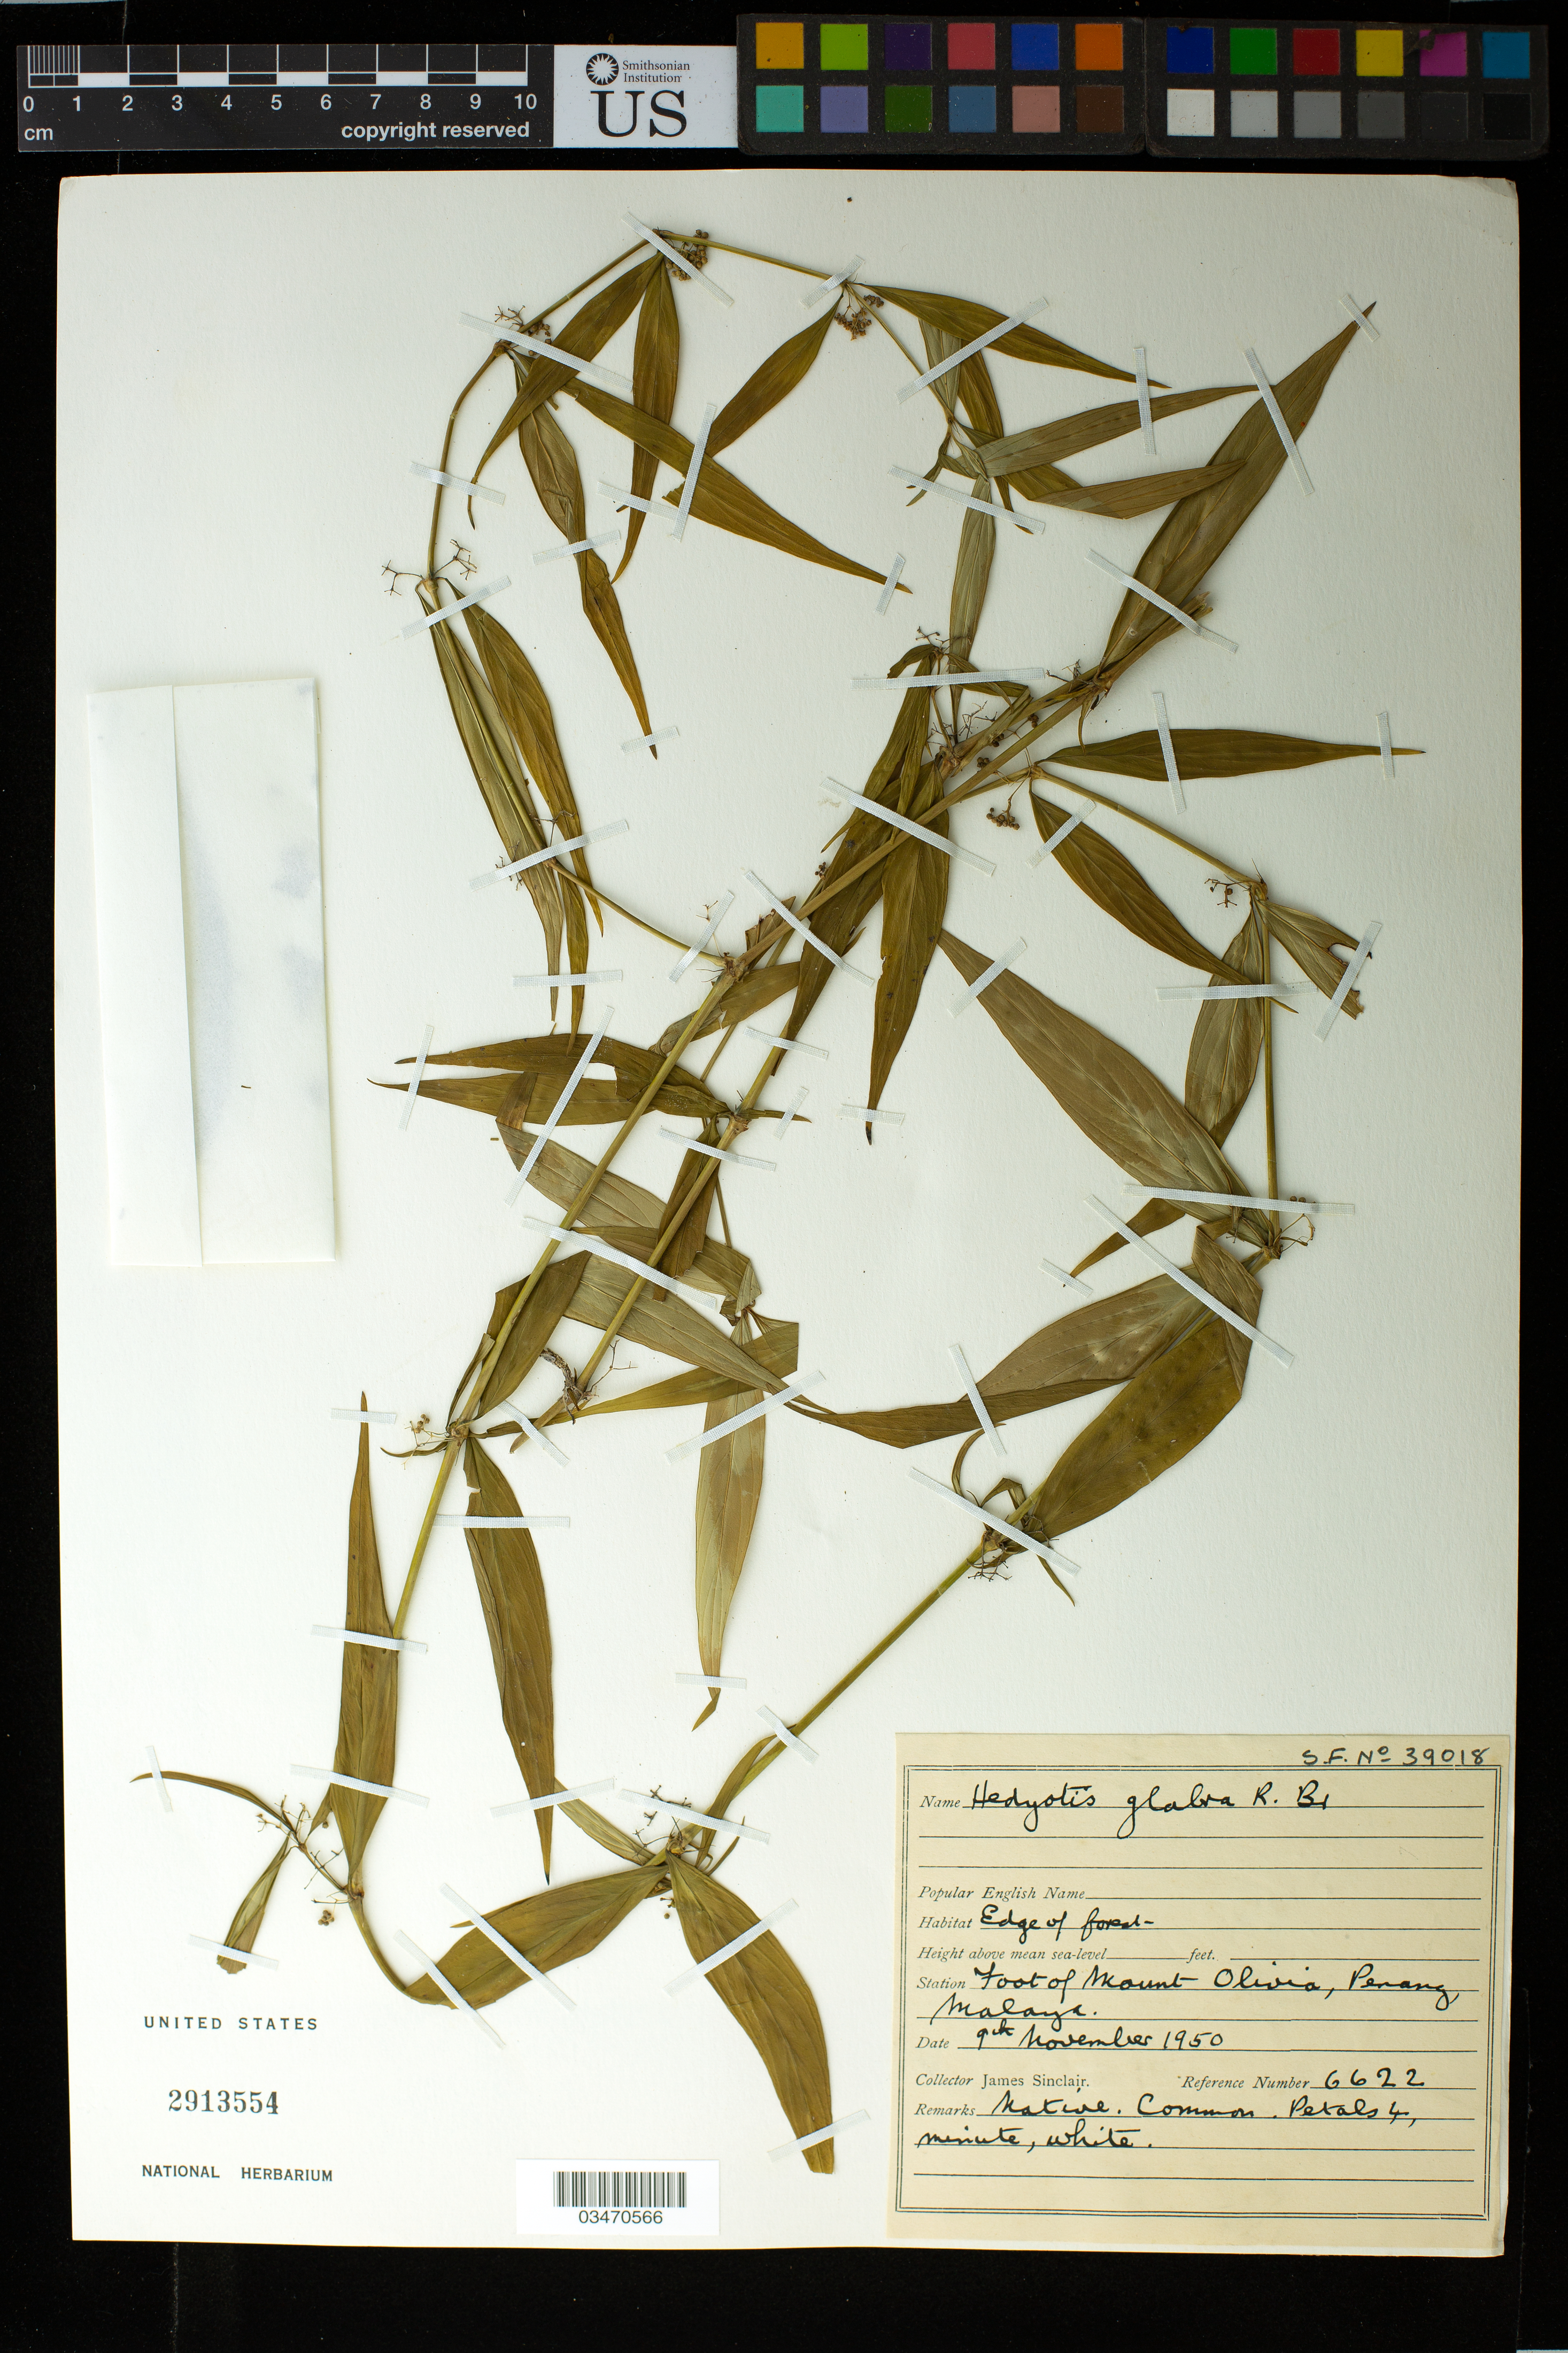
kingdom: Plantae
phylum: Tracheophyta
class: Magnoliopsida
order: Gentianales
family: Rubiaceae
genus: Hedyotis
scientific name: Hedyotis glabra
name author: R. Br. ex Wall.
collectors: J. Sinclair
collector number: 6622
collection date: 1950-11-09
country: Malaysia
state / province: Pinang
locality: Mount Olivia, Malaya.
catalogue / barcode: US 2913554